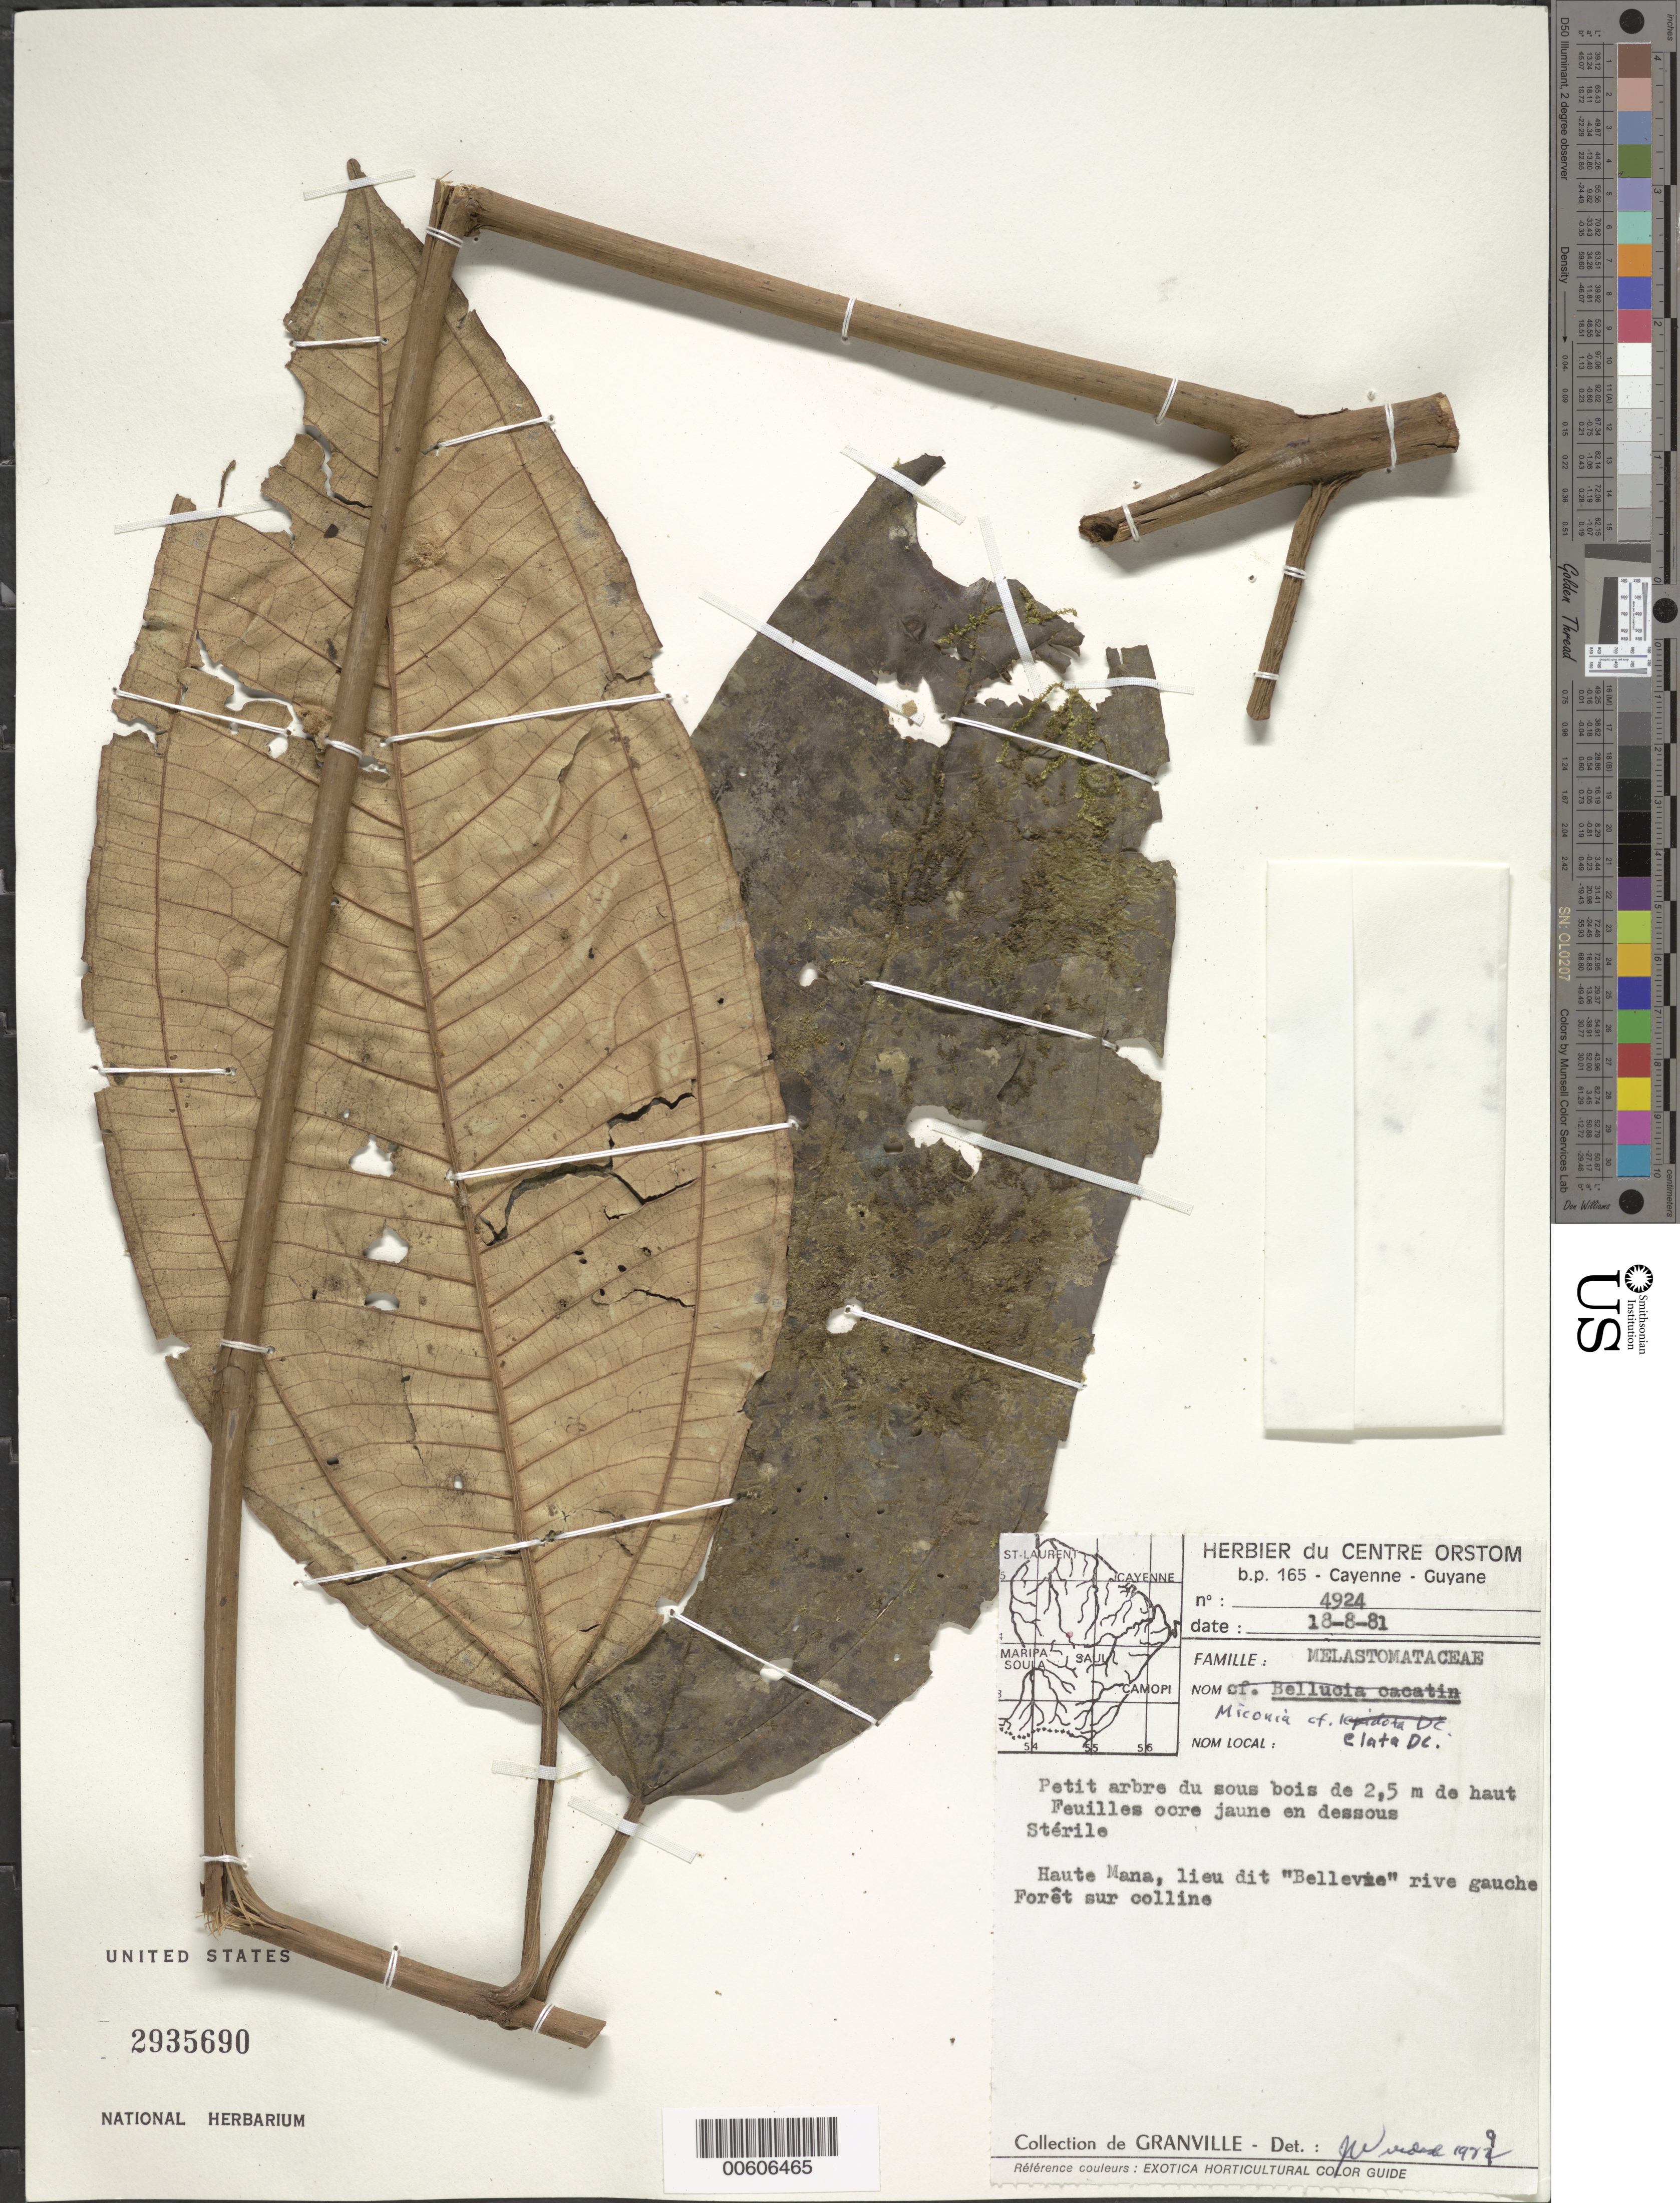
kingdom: Plantae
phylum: Tracheophyta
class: Magnoliopsida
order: Myrtales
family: Melastomataceae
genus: Miconia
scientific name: Miconia elata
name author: (Sw.) DC.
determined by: Wurdack, John J., (US), US (UNITED STATES)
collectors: J.-J. de Granville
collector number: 4924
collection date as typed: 18-Aug-81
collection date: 1981-08-18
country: French Guiana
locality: Haute Riv. Mana, lieu dit "Bellevue", rive gauche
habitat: Foret sur colline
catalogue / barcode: US 2935690